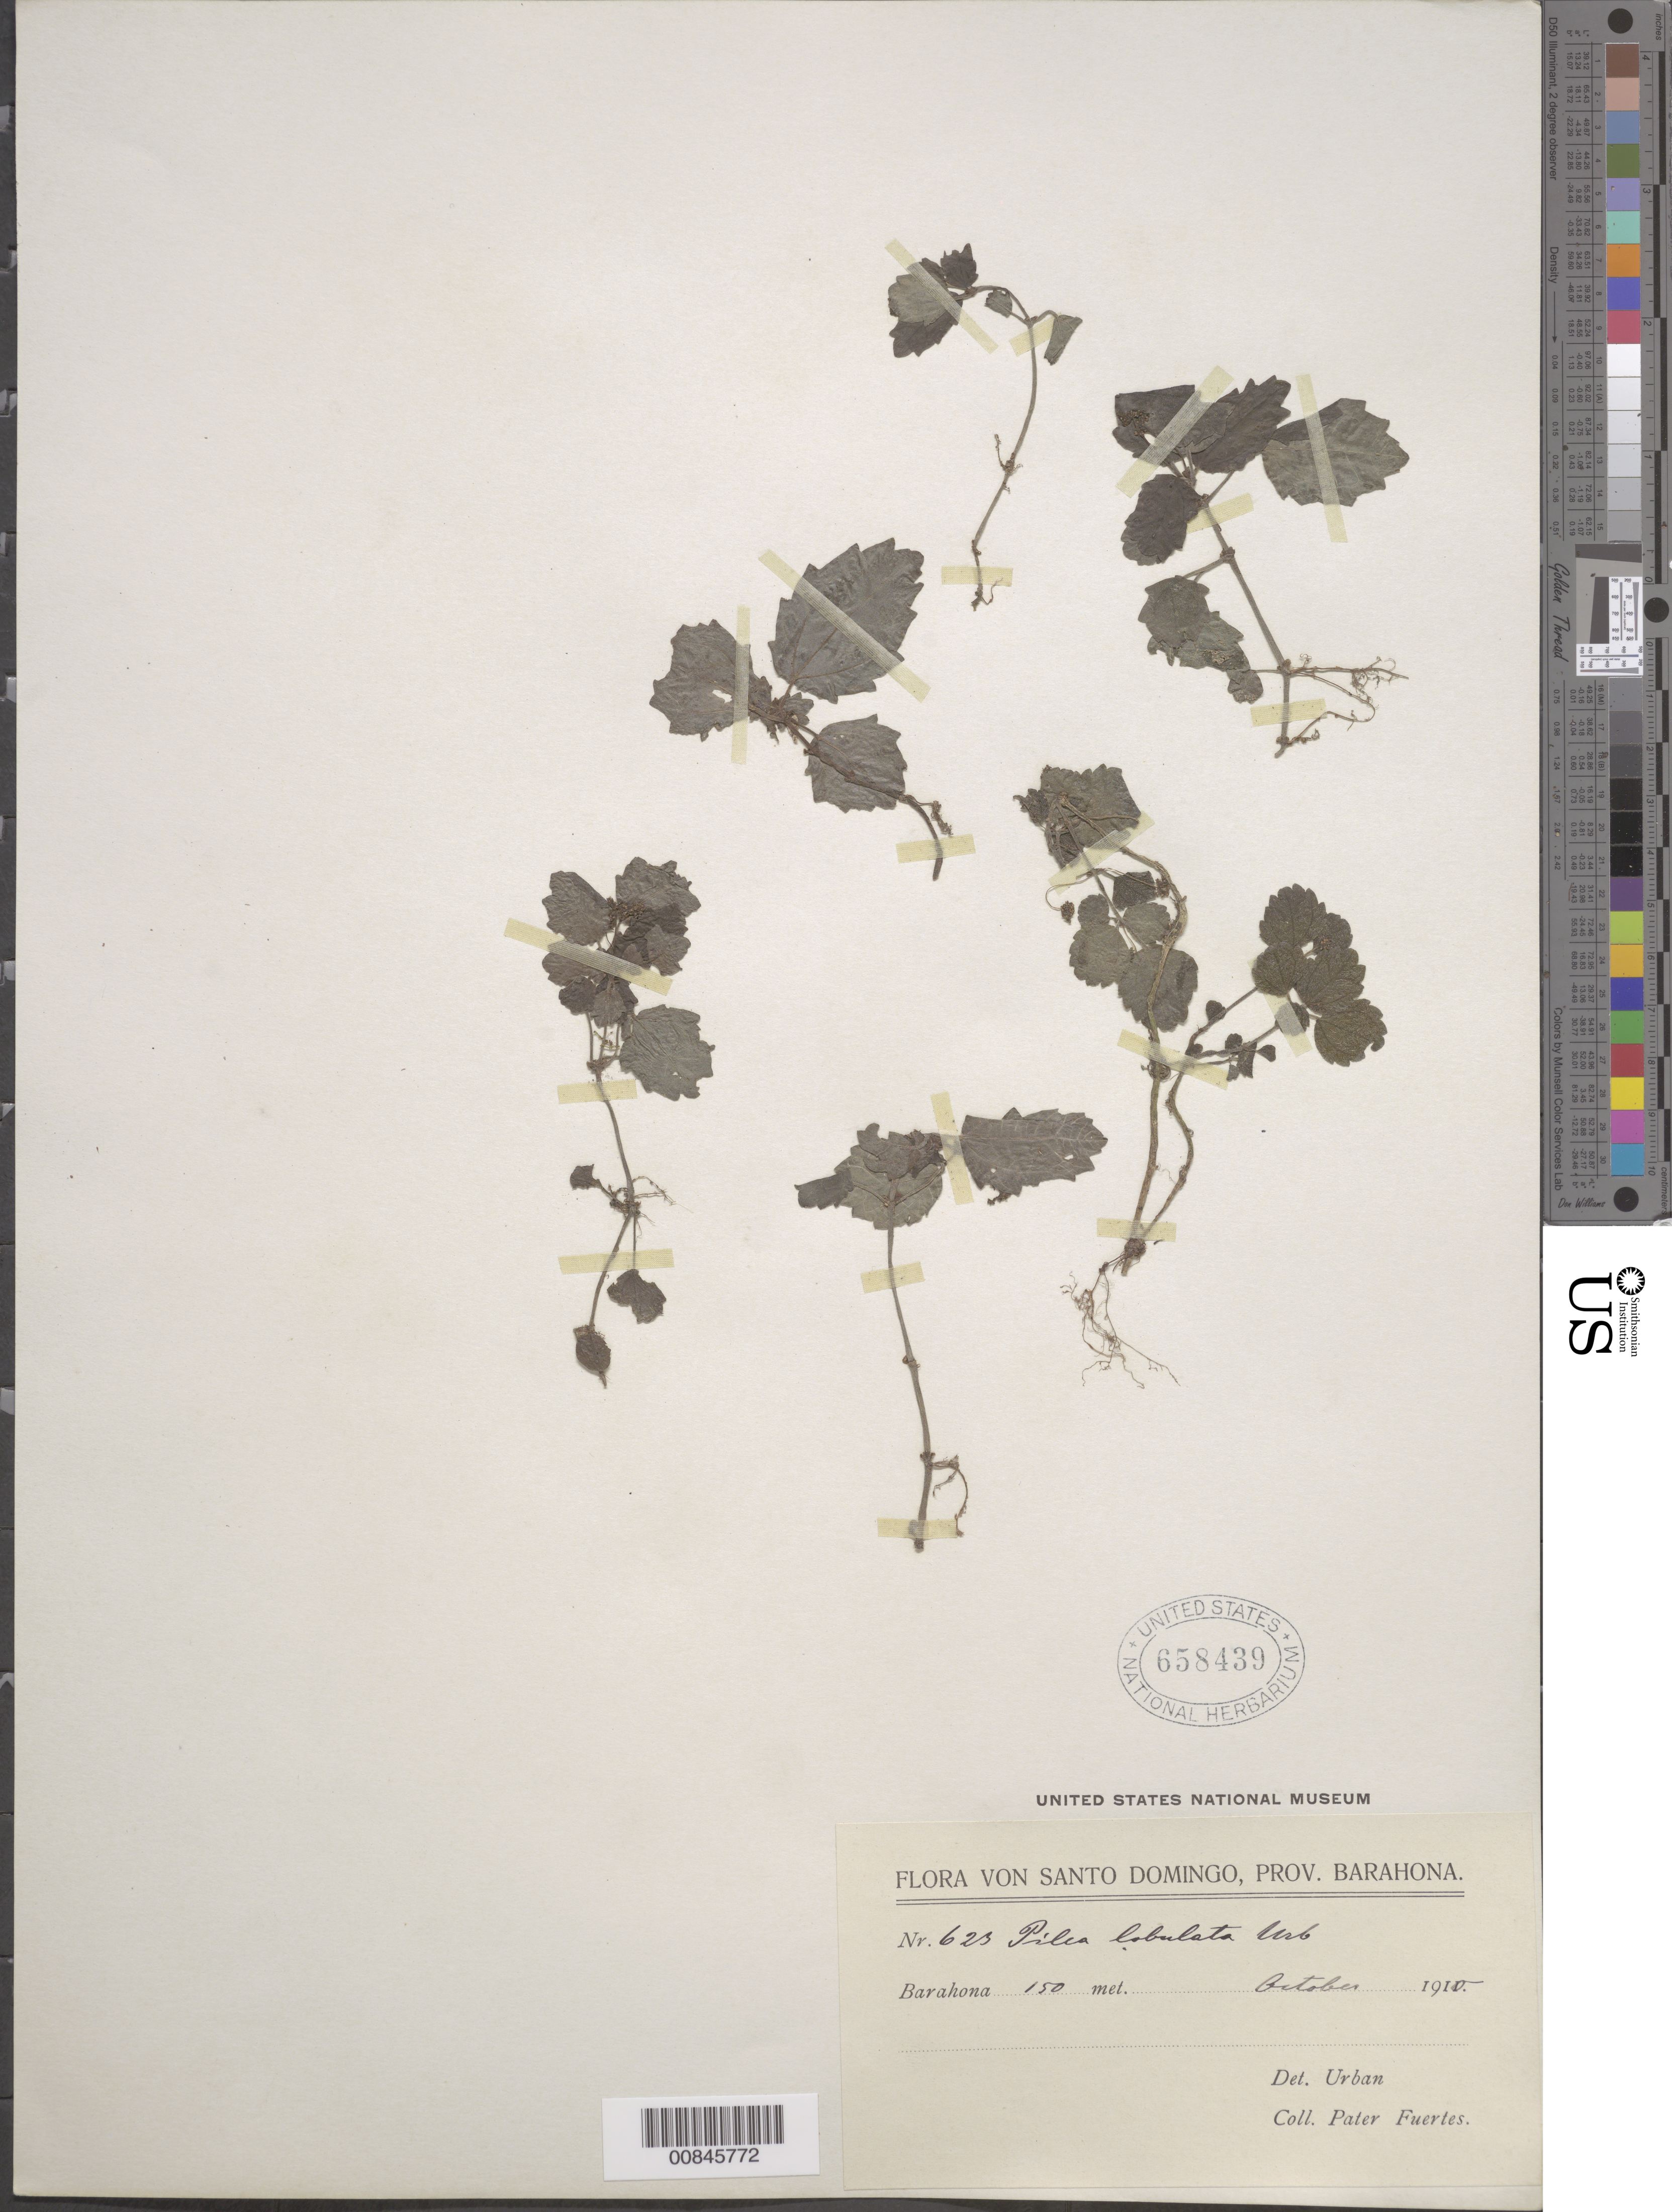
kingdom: Plantae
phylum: Tracheophyta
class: Magnoliopsida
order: Rosales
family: Urticaceae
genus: Pilea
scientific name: Pilea lobulata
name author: Urb.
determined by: Urban, Ignatz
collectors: M. D. Fuertes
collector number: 623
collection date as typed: Oct 1910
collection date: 1910-10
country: Dominican Republic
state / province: Barahona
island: Hispaniola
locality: Barahona.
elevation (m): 150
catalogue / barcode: US 658439